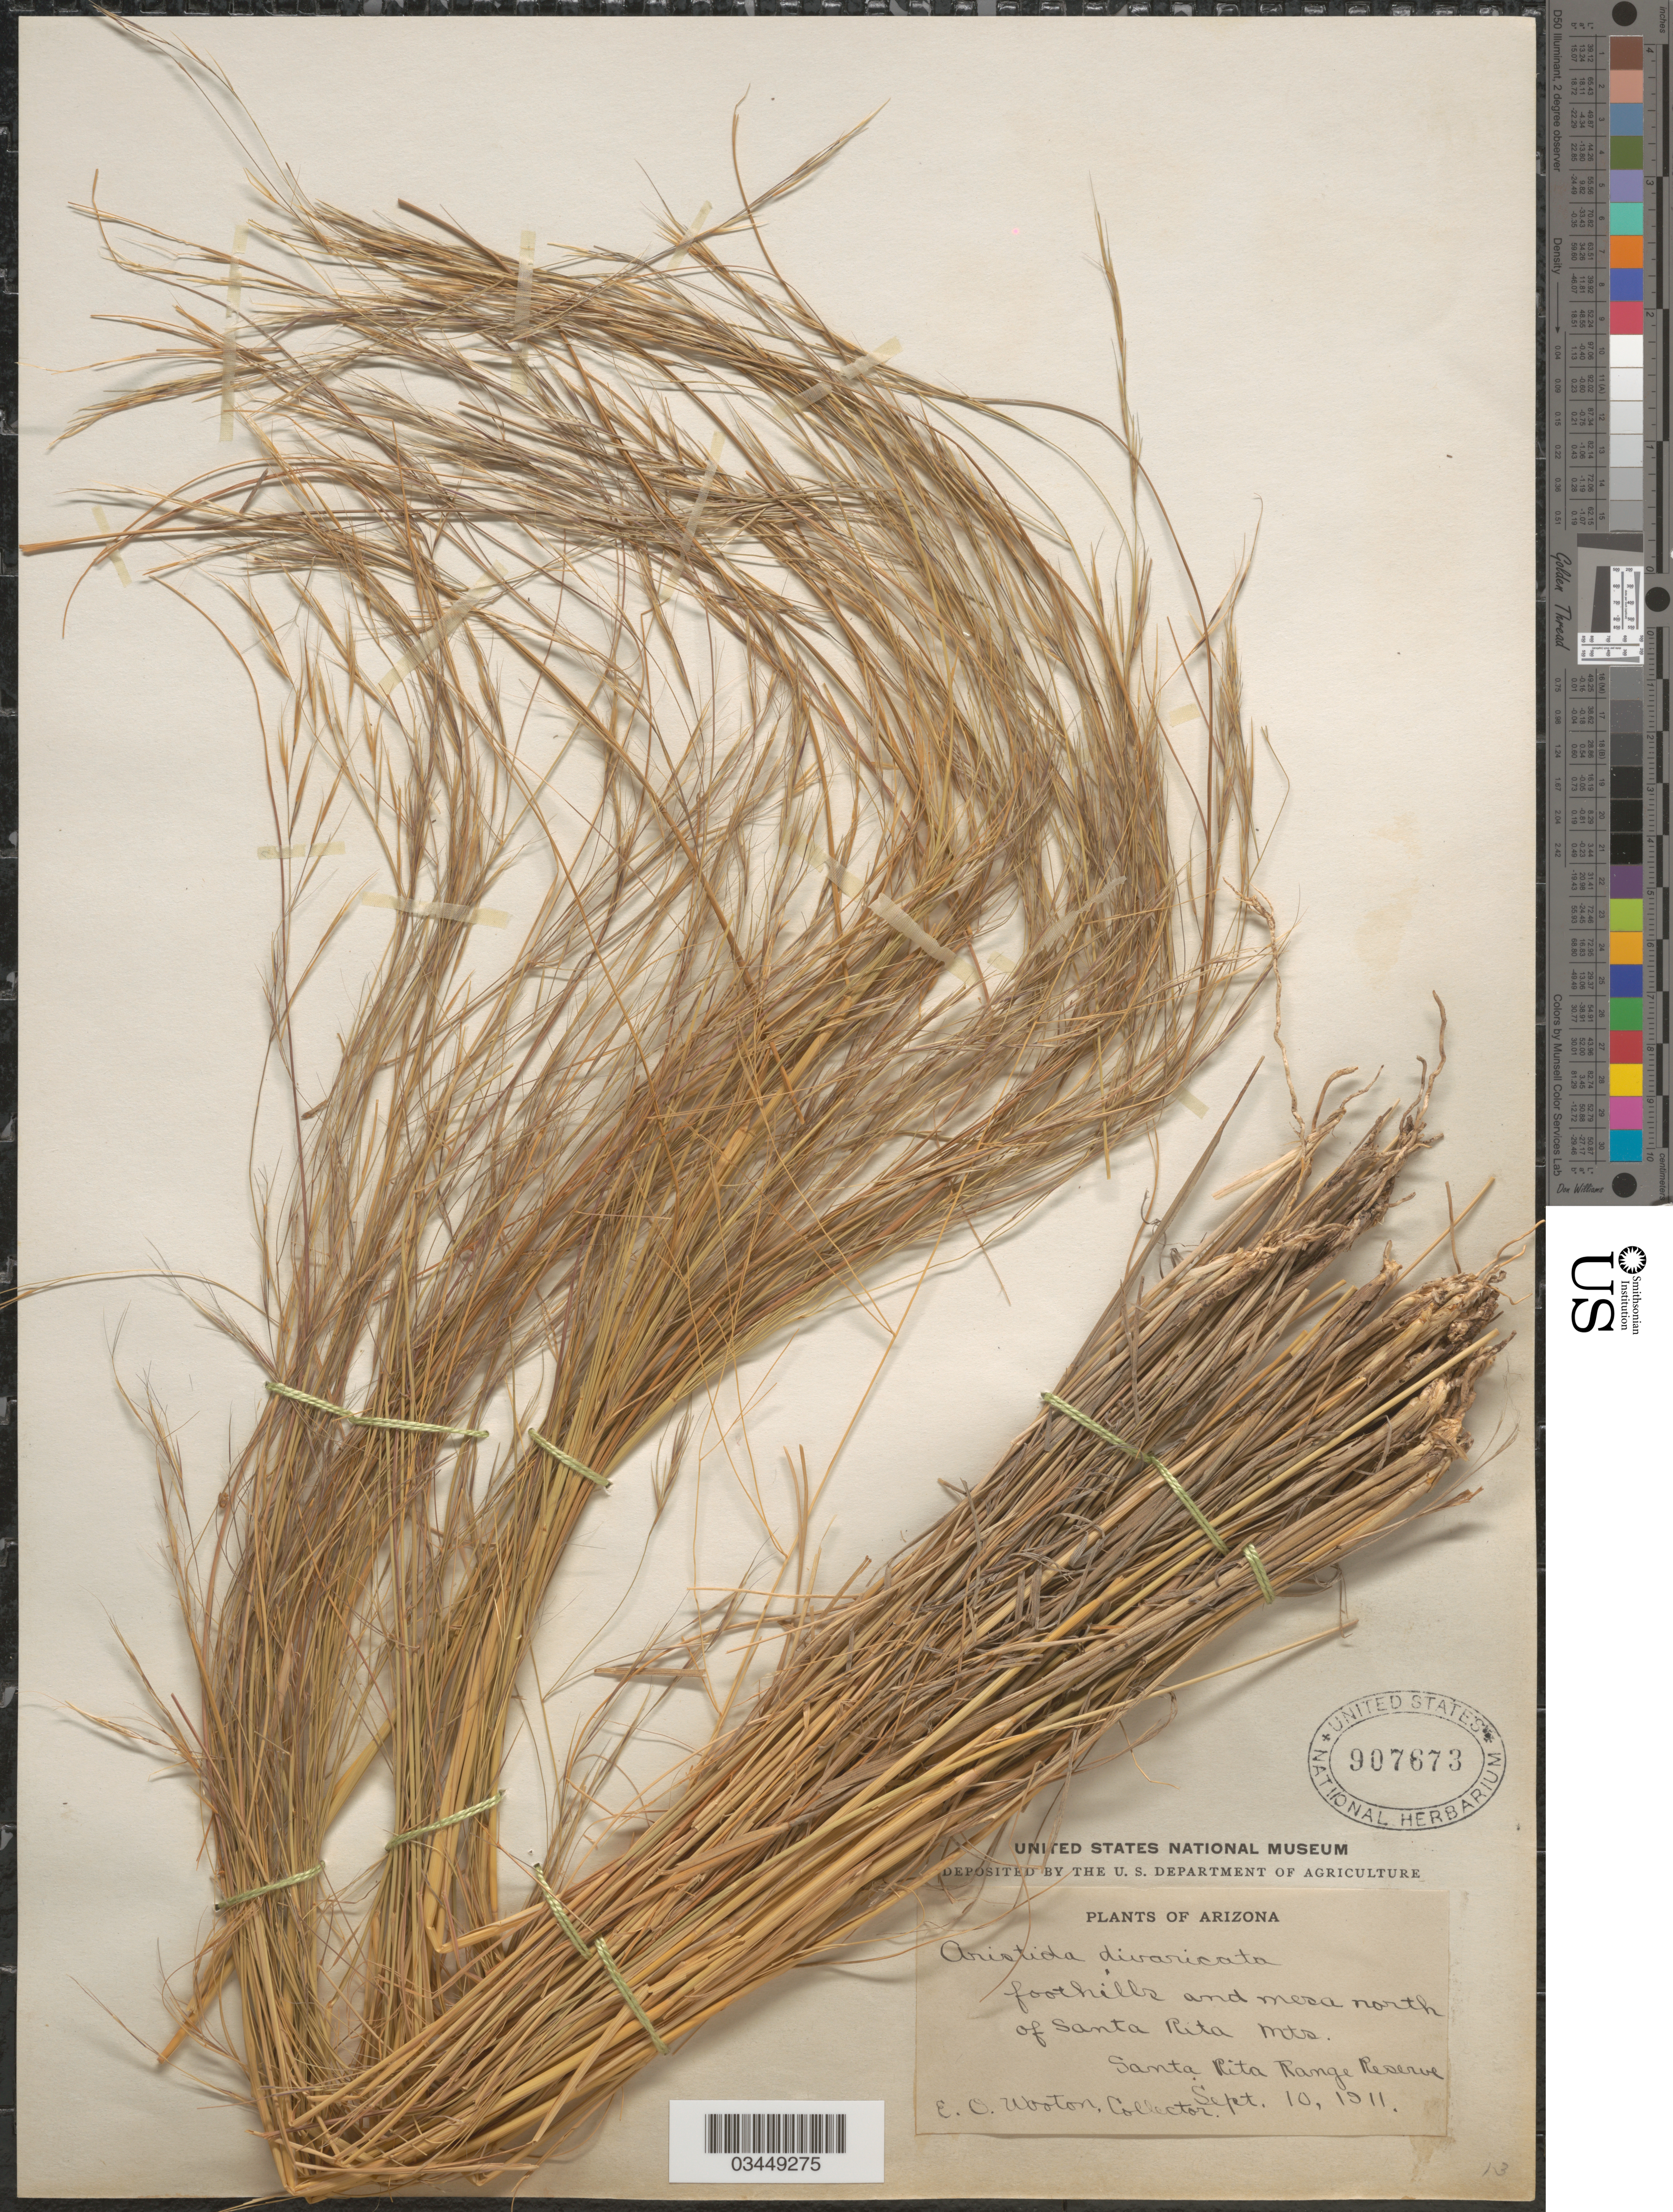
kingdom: Plantae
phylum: Tracheophyta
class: Liliopsida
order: Poales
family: Poaceae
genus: Aristida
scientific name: Aristida divaricata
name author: Humb. & Bonpl. ex Willd.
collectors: E. O. Wooton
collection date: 1911-09-10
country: United States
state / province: Arizona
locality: Foothills and mesa north of Santa Rita Mts. Santa Rita Range Reserve.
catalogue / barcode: US 907673